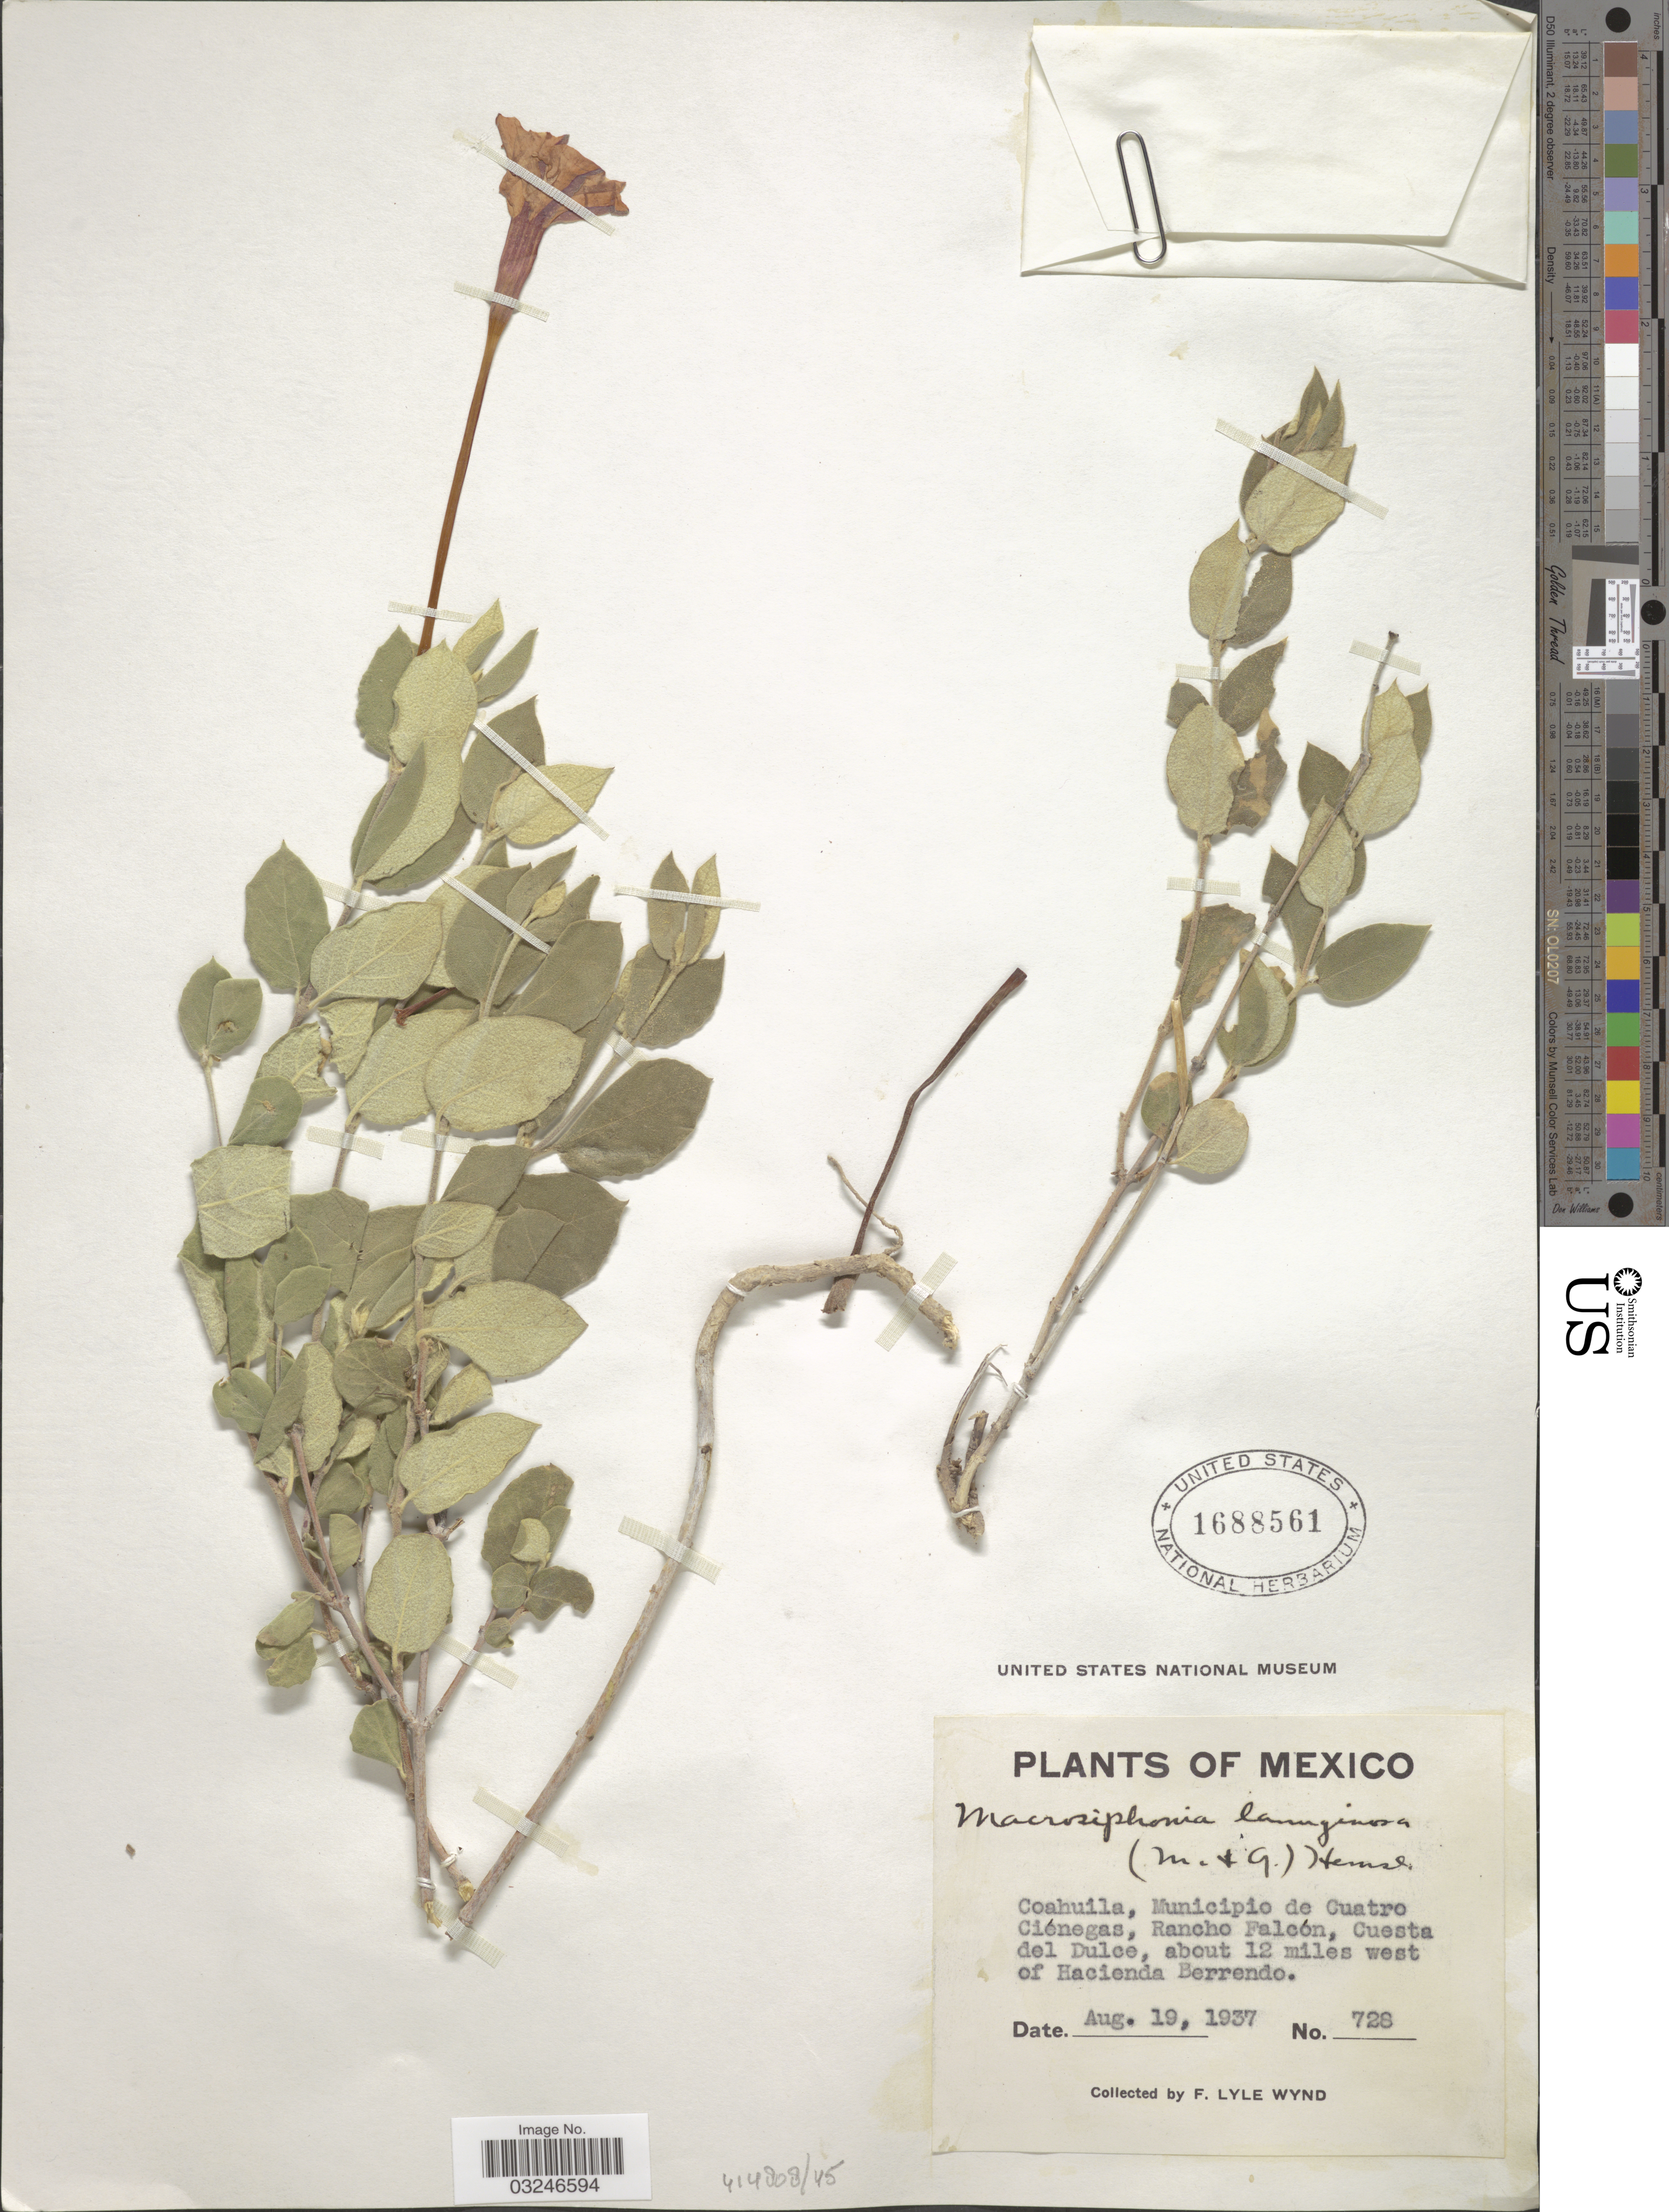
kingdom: Plantae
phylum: Tracheophyta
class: Magnoliopsida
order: Gentianales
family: Apocynaceae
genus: Macrosiphonia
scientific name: Macrosiphonia lanuginosa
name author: (M. Martens & Galeotti) Hemsl.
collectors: F. L. Wynd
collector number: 728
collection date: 1937-08-19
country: Mexico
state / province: Coahuila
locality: Municipio de Cuatro Ciénegas, Rancho Falcón, Cuesta del Dulce, about 12 miles west of Hacienda Berrendo.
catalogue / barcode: US 1688561